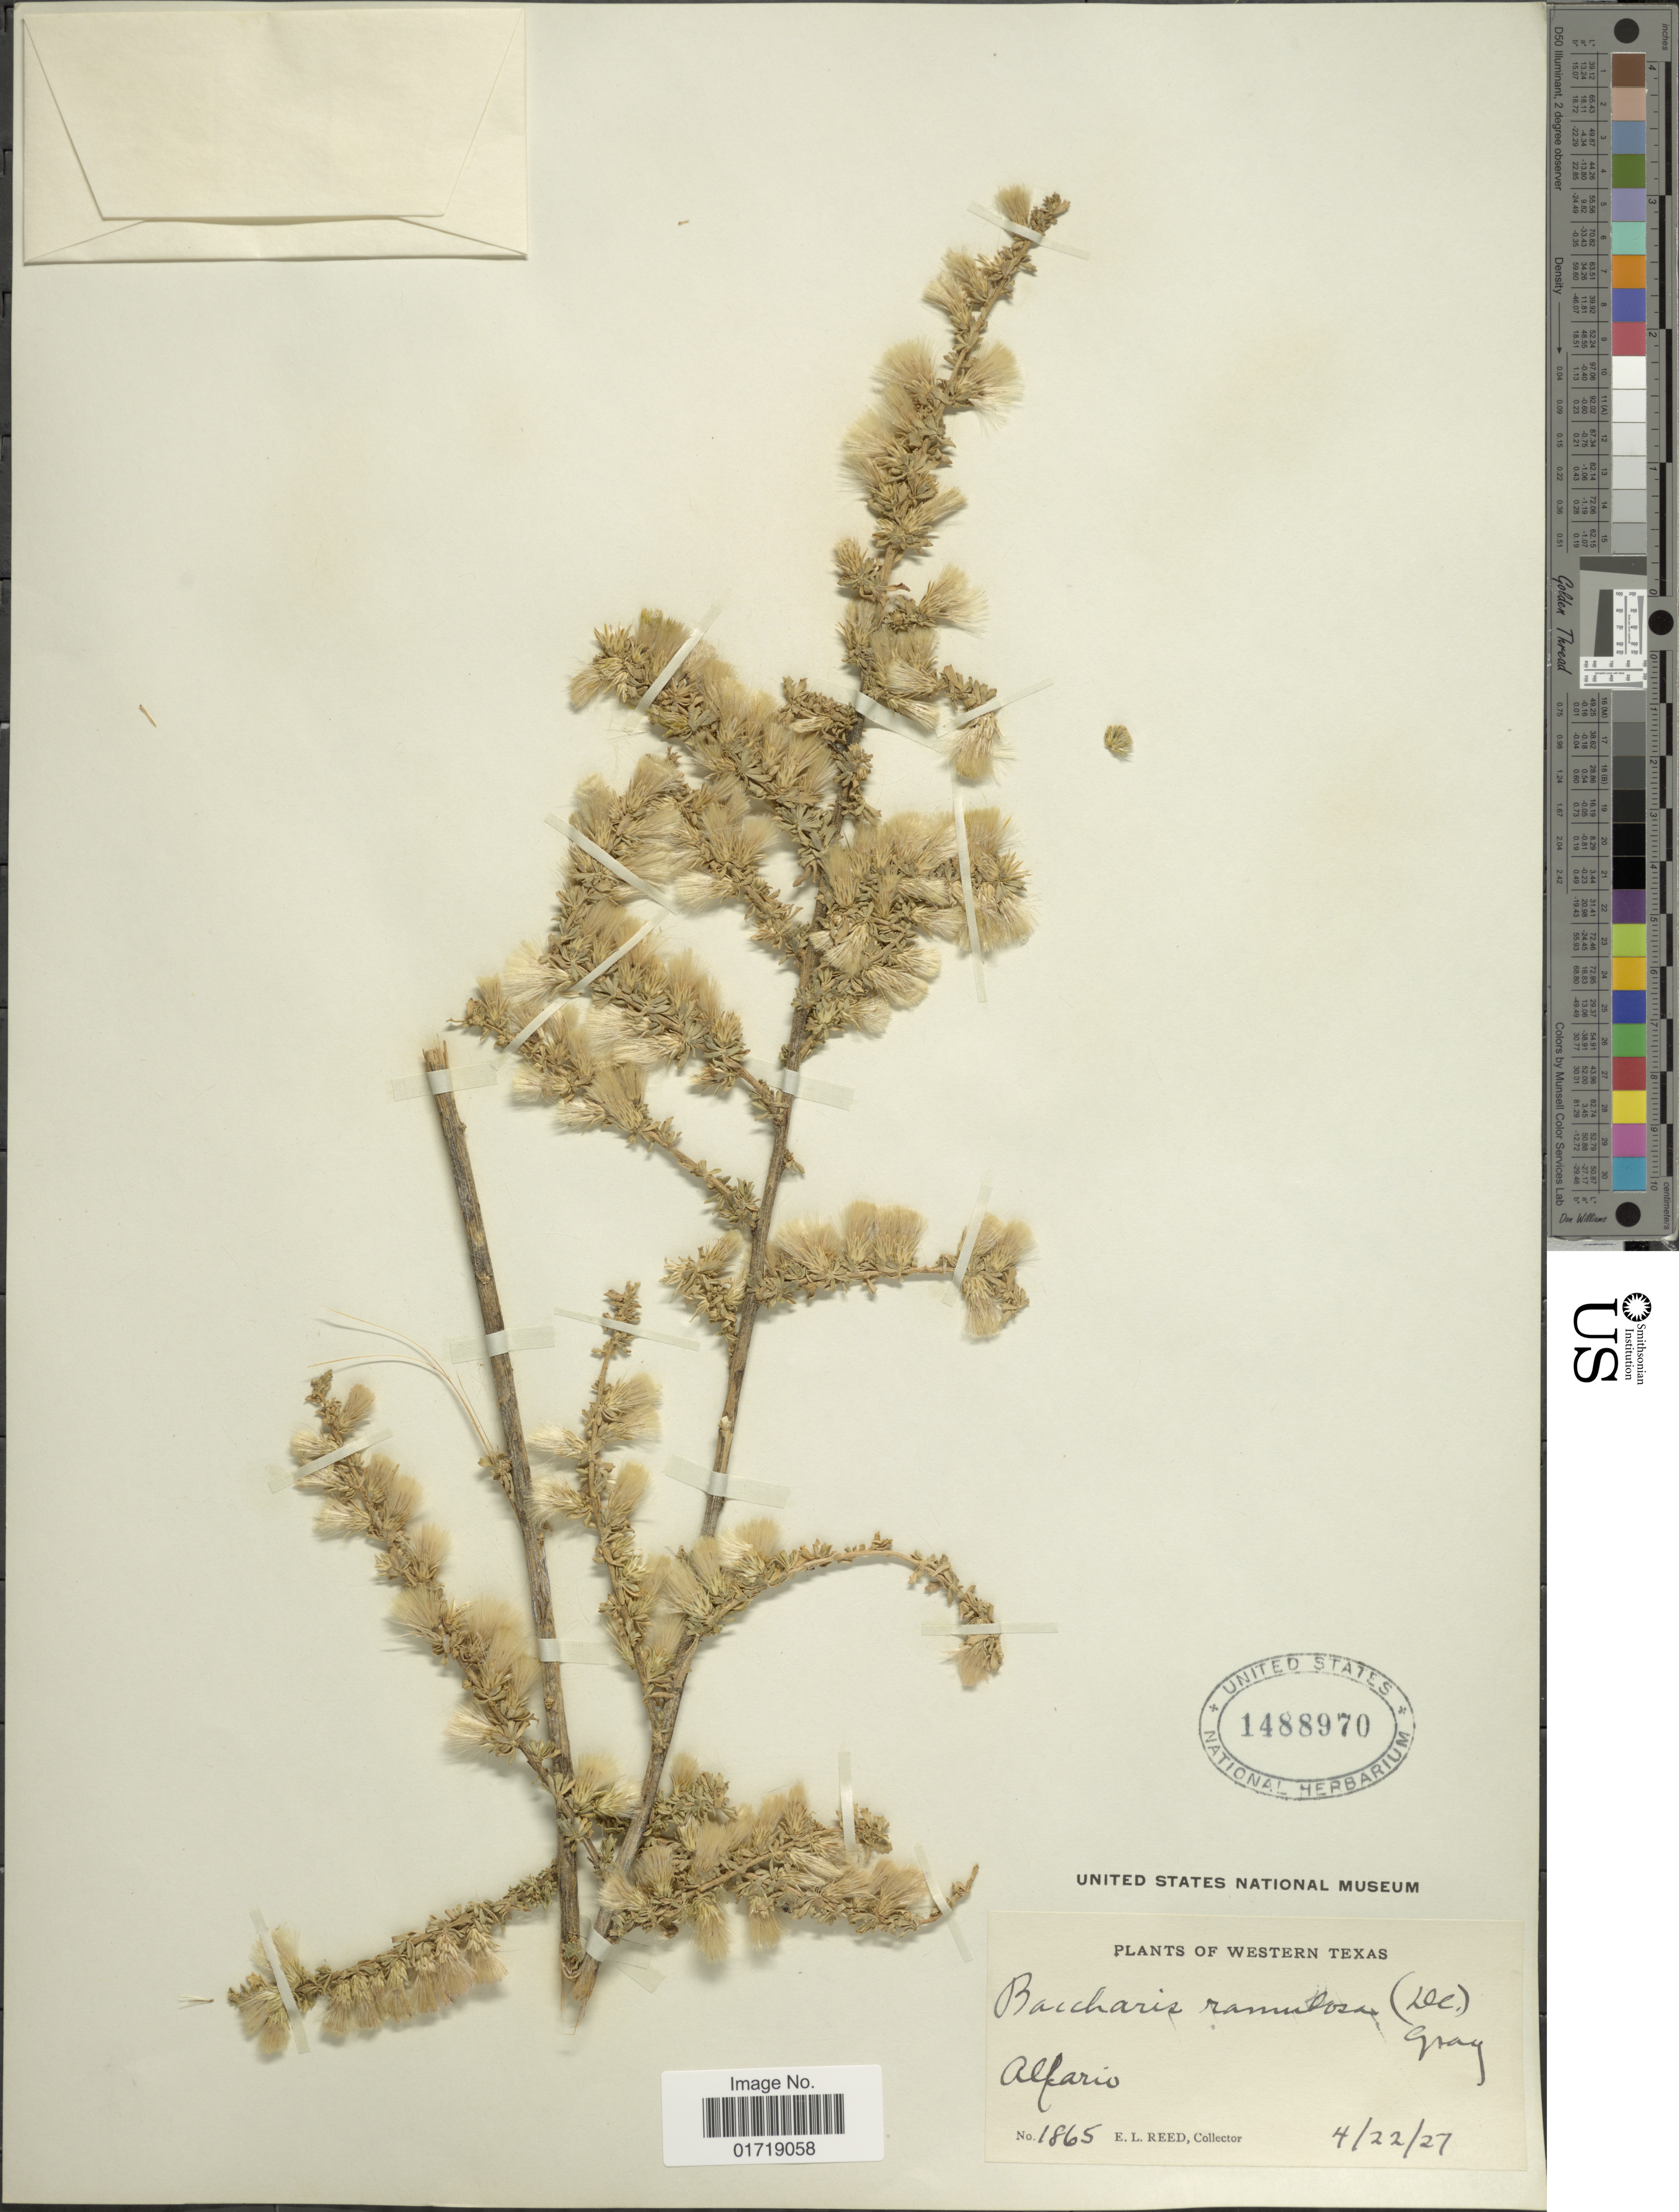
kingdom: Plantae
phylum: Tracheophyta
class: Magnoliopsida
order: Asterales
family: Asteraceae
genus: Baccharis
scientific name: Baccharis pteronioides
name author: DC.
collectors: E. Reed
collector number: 1865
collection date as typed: Transcribed d/m/y: 22/4/27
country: United States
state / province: Texas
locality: Western Texas, Alfario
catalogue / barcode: US 1488970